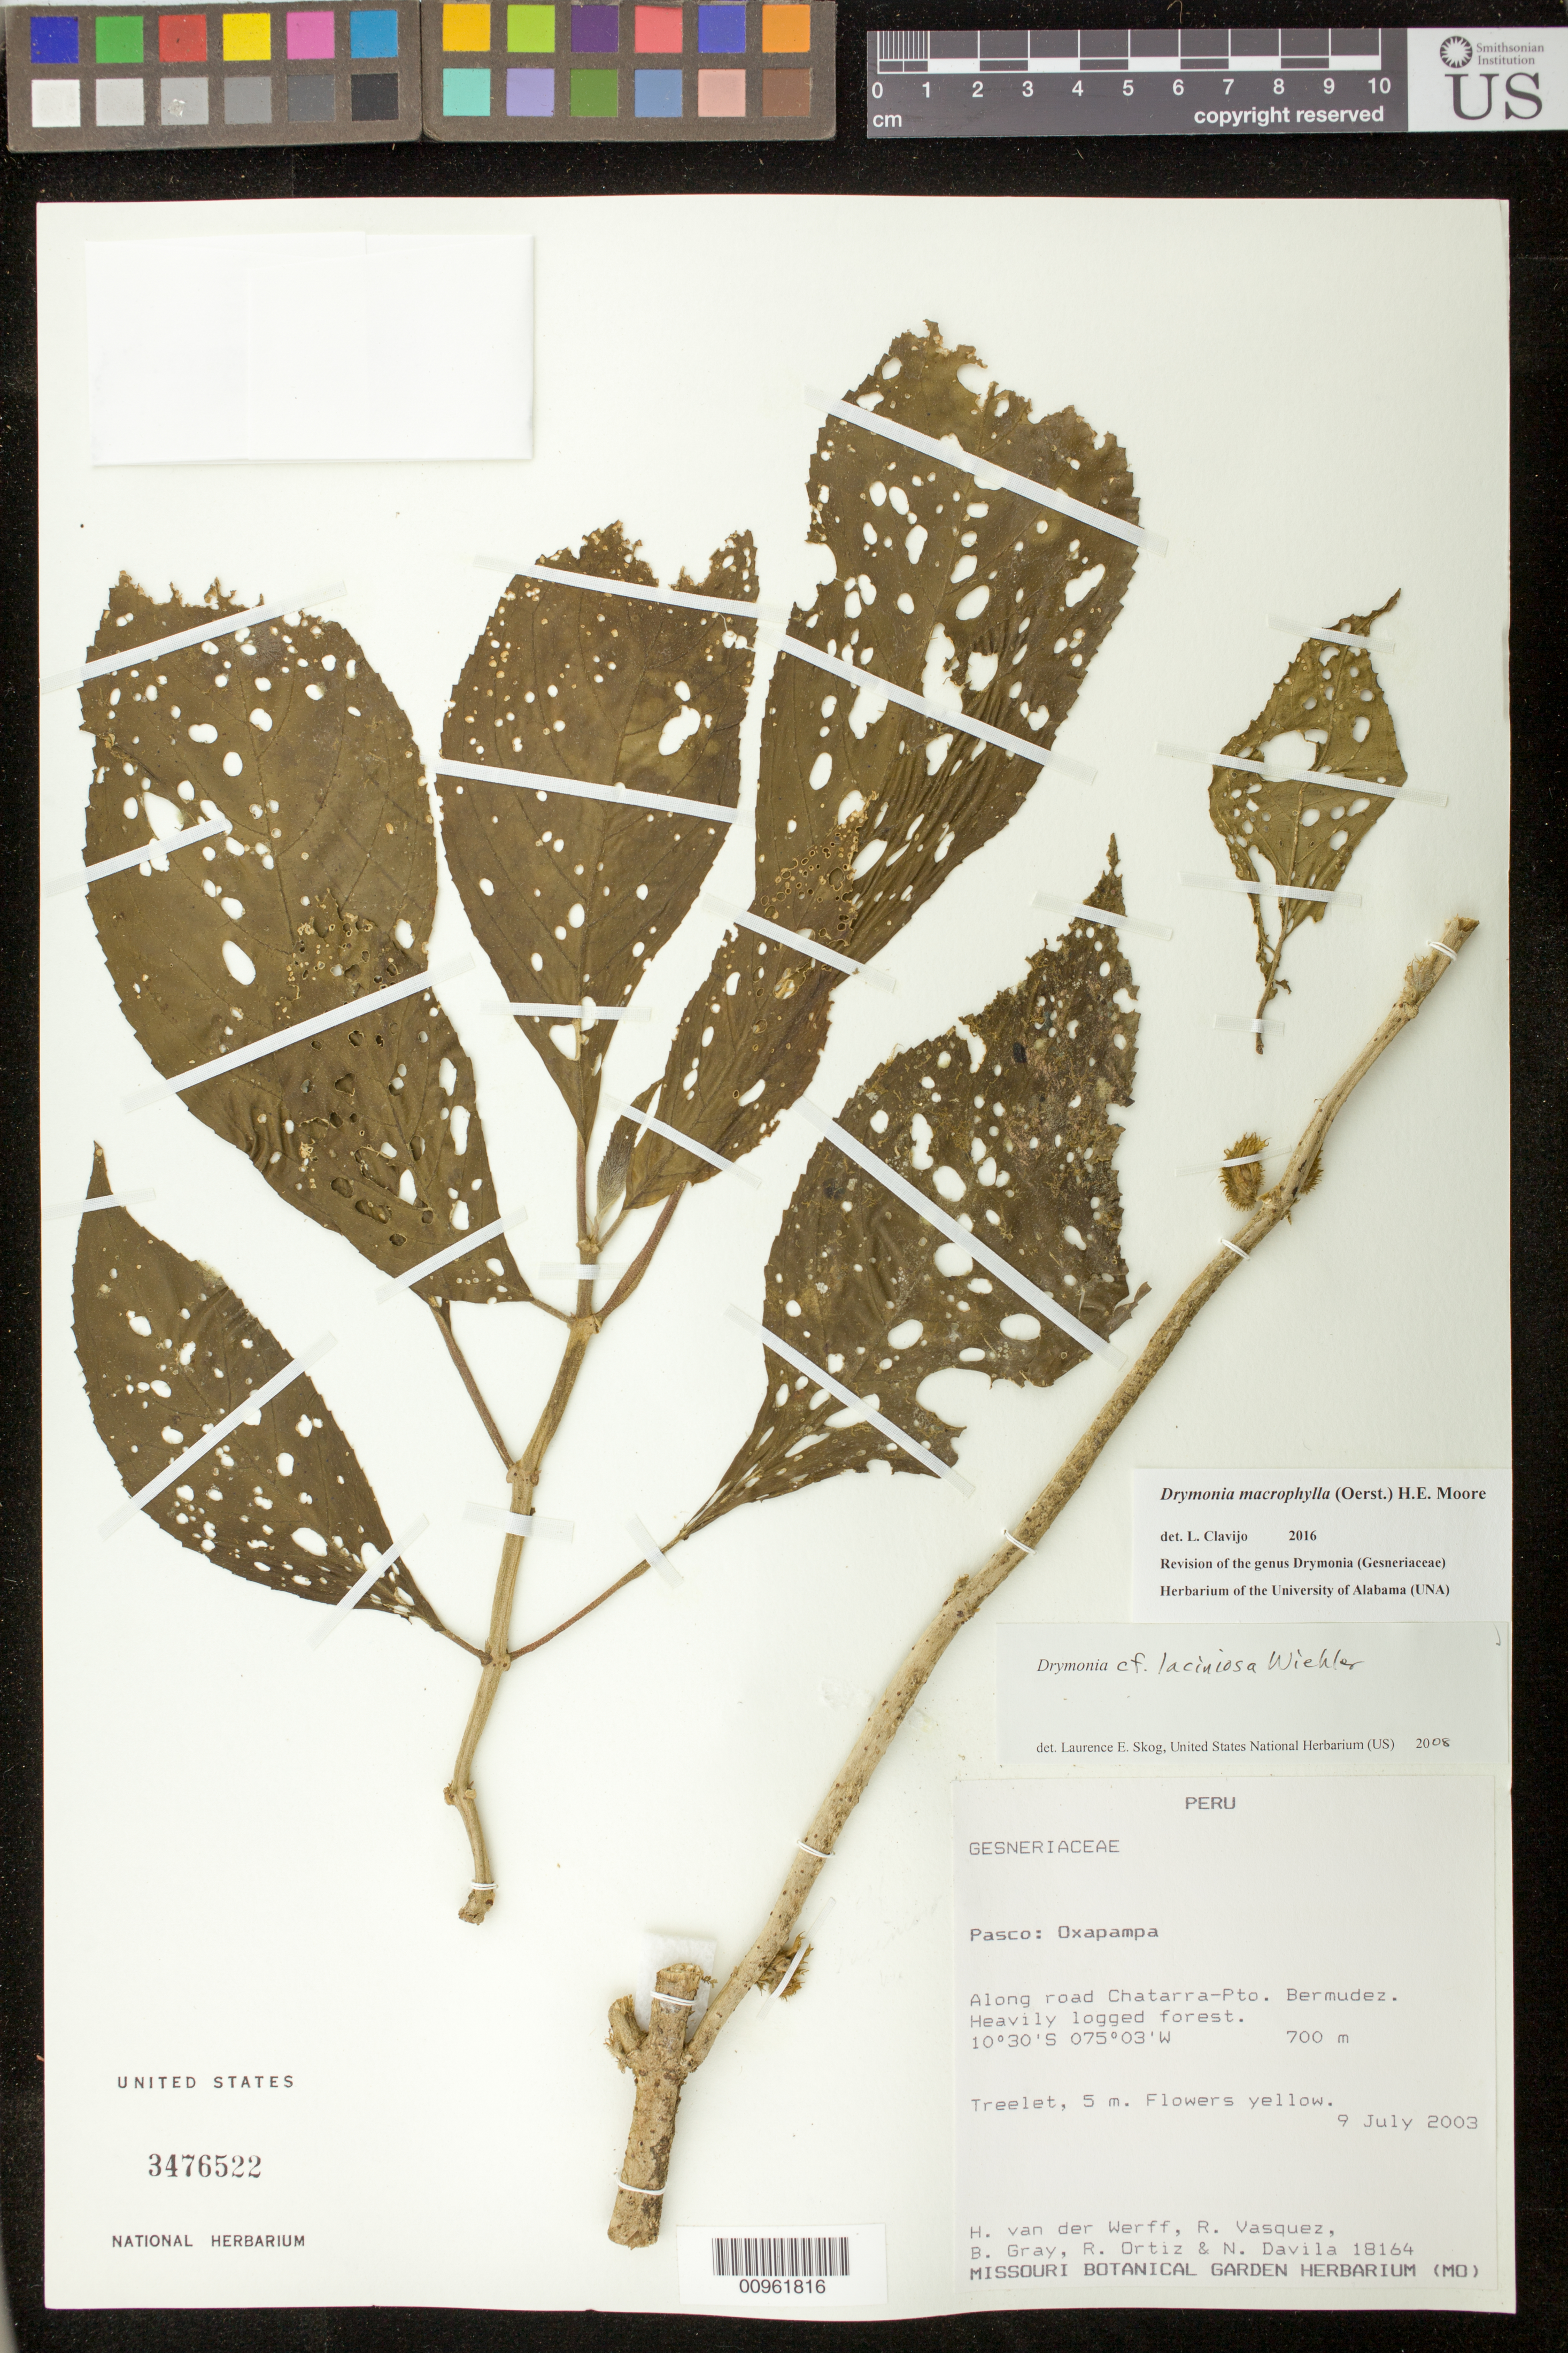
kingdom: Plantae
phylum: Tracheophyta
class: Magnoliopsida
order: Lamiales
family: Gesneriaceae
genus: Drymonia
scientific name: Drymonia macrophylla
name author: (Oerst.) H.E. Moore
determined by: Clavijo, L.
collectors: H. van der Werff, R. Vásquez, B. Gray, R. del C. Ortiz & N. Davila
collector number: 18164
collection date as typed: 09 Jul 2003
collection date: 2003-07-09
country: Peru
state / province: Pasco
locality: Pasco: Oxapampa. Along road Chatarra-Pto. Bermudez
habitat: Heavily logged forest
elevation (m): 700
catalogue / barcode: US 3476522